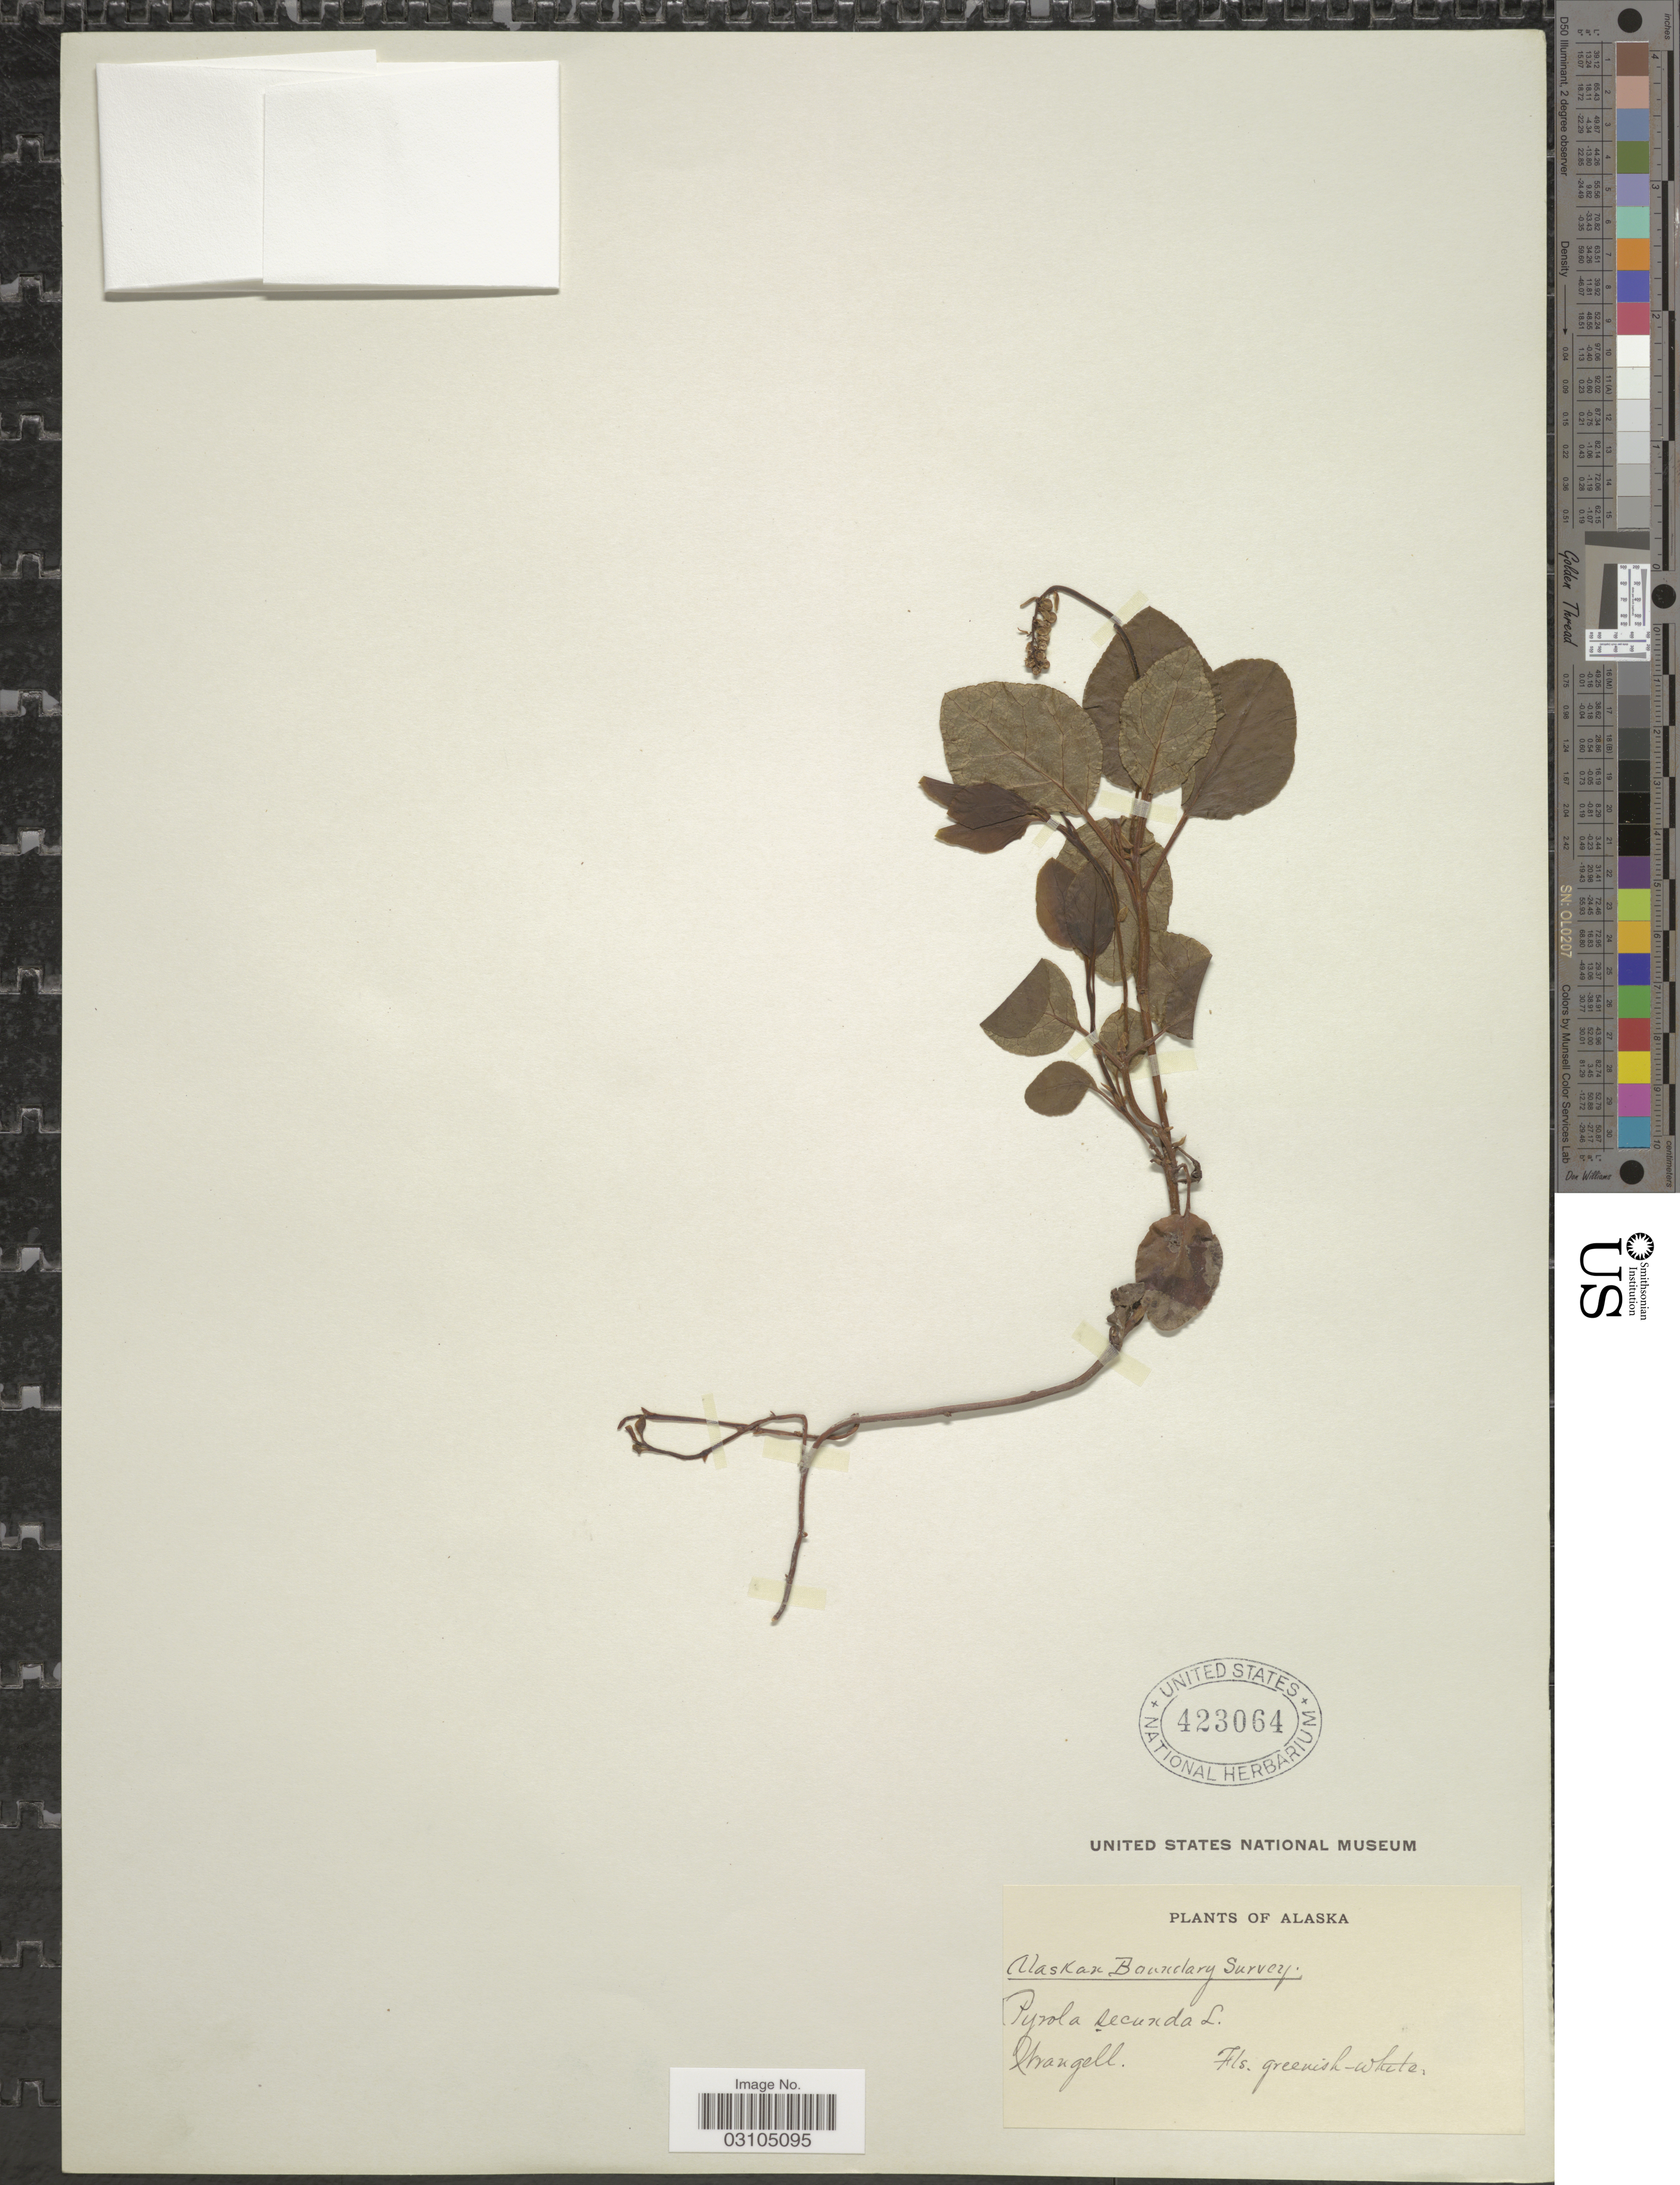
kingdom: Plantae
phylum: Tracheophyta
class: Magnoliopsida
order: Ericales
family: Ericaceae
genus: Orthilia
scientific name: Orthilia secunda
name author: (L.) House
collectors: Wrangell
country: United States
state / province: Alaska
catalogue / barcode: US 423064